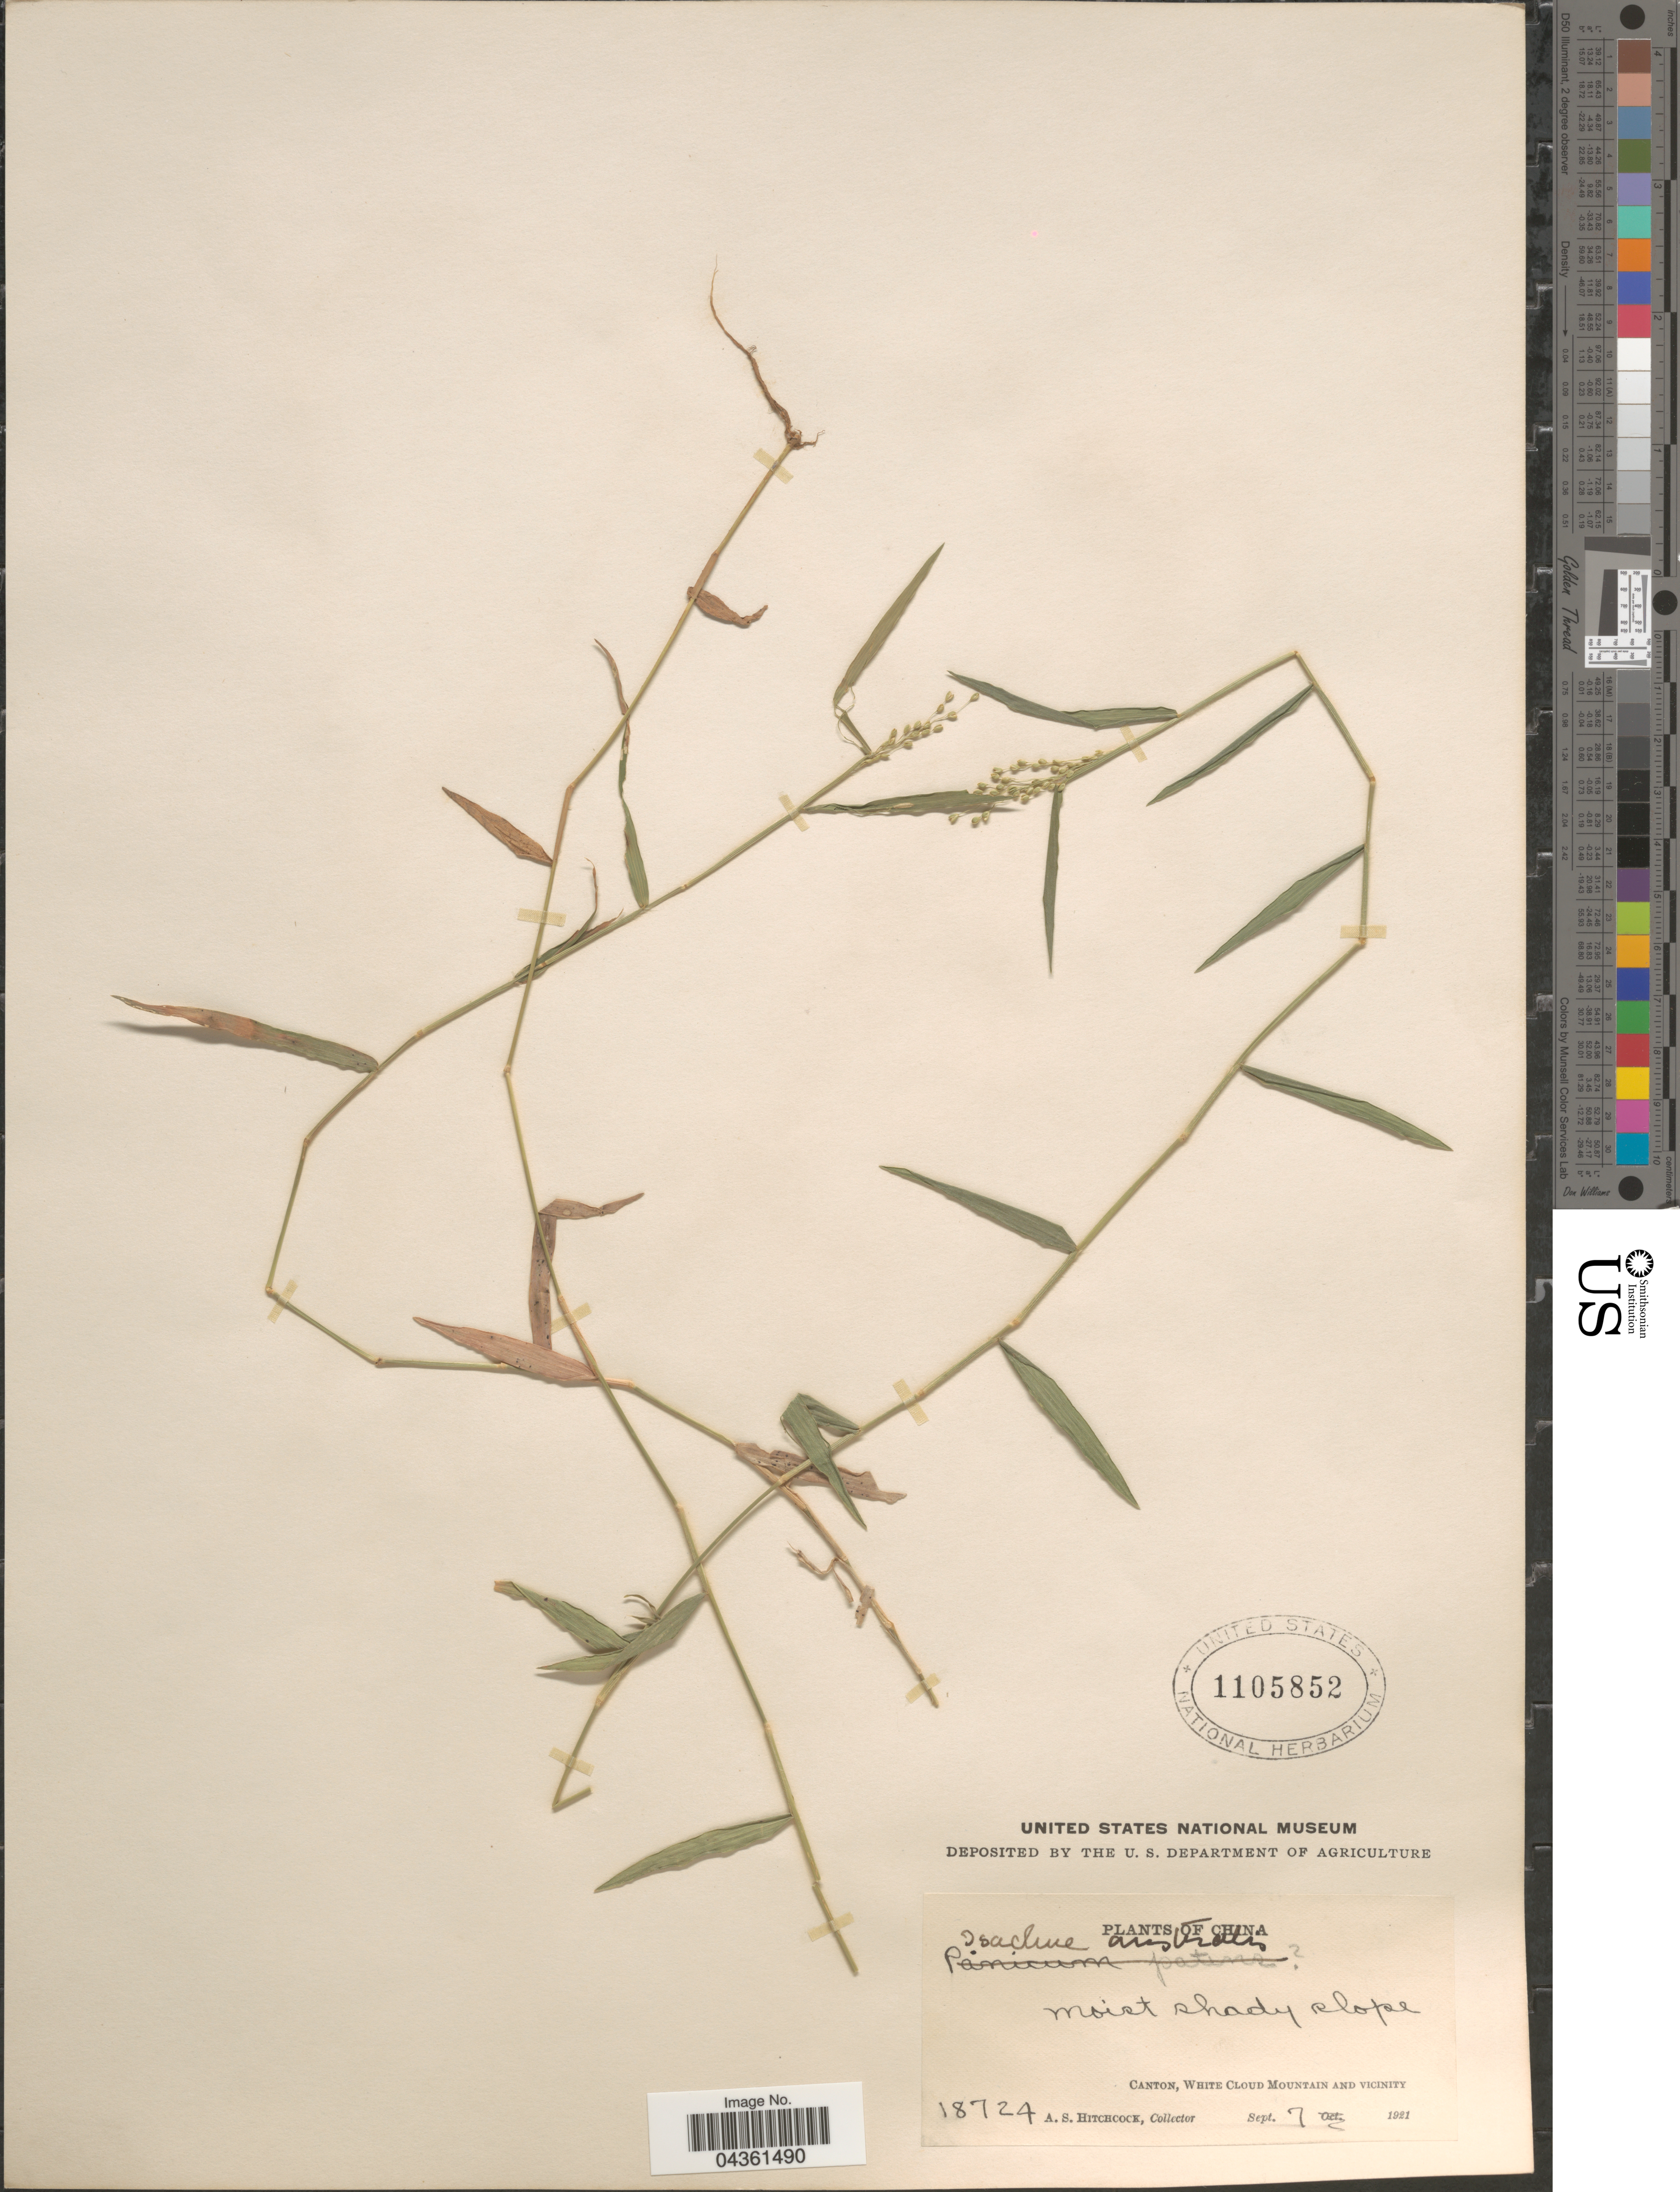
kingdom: Plantae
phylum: Tracheophyta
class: Liliopsida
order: Poales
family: Poaceae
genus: Isachne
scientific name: Isachne globosa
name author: (Thunb.) Kuntze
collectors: A. S. Hitchcock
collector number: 18724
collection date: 1921-09-07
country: China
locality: Canton, White Cloud Mountain and vicinity.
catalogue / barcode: US 1105852